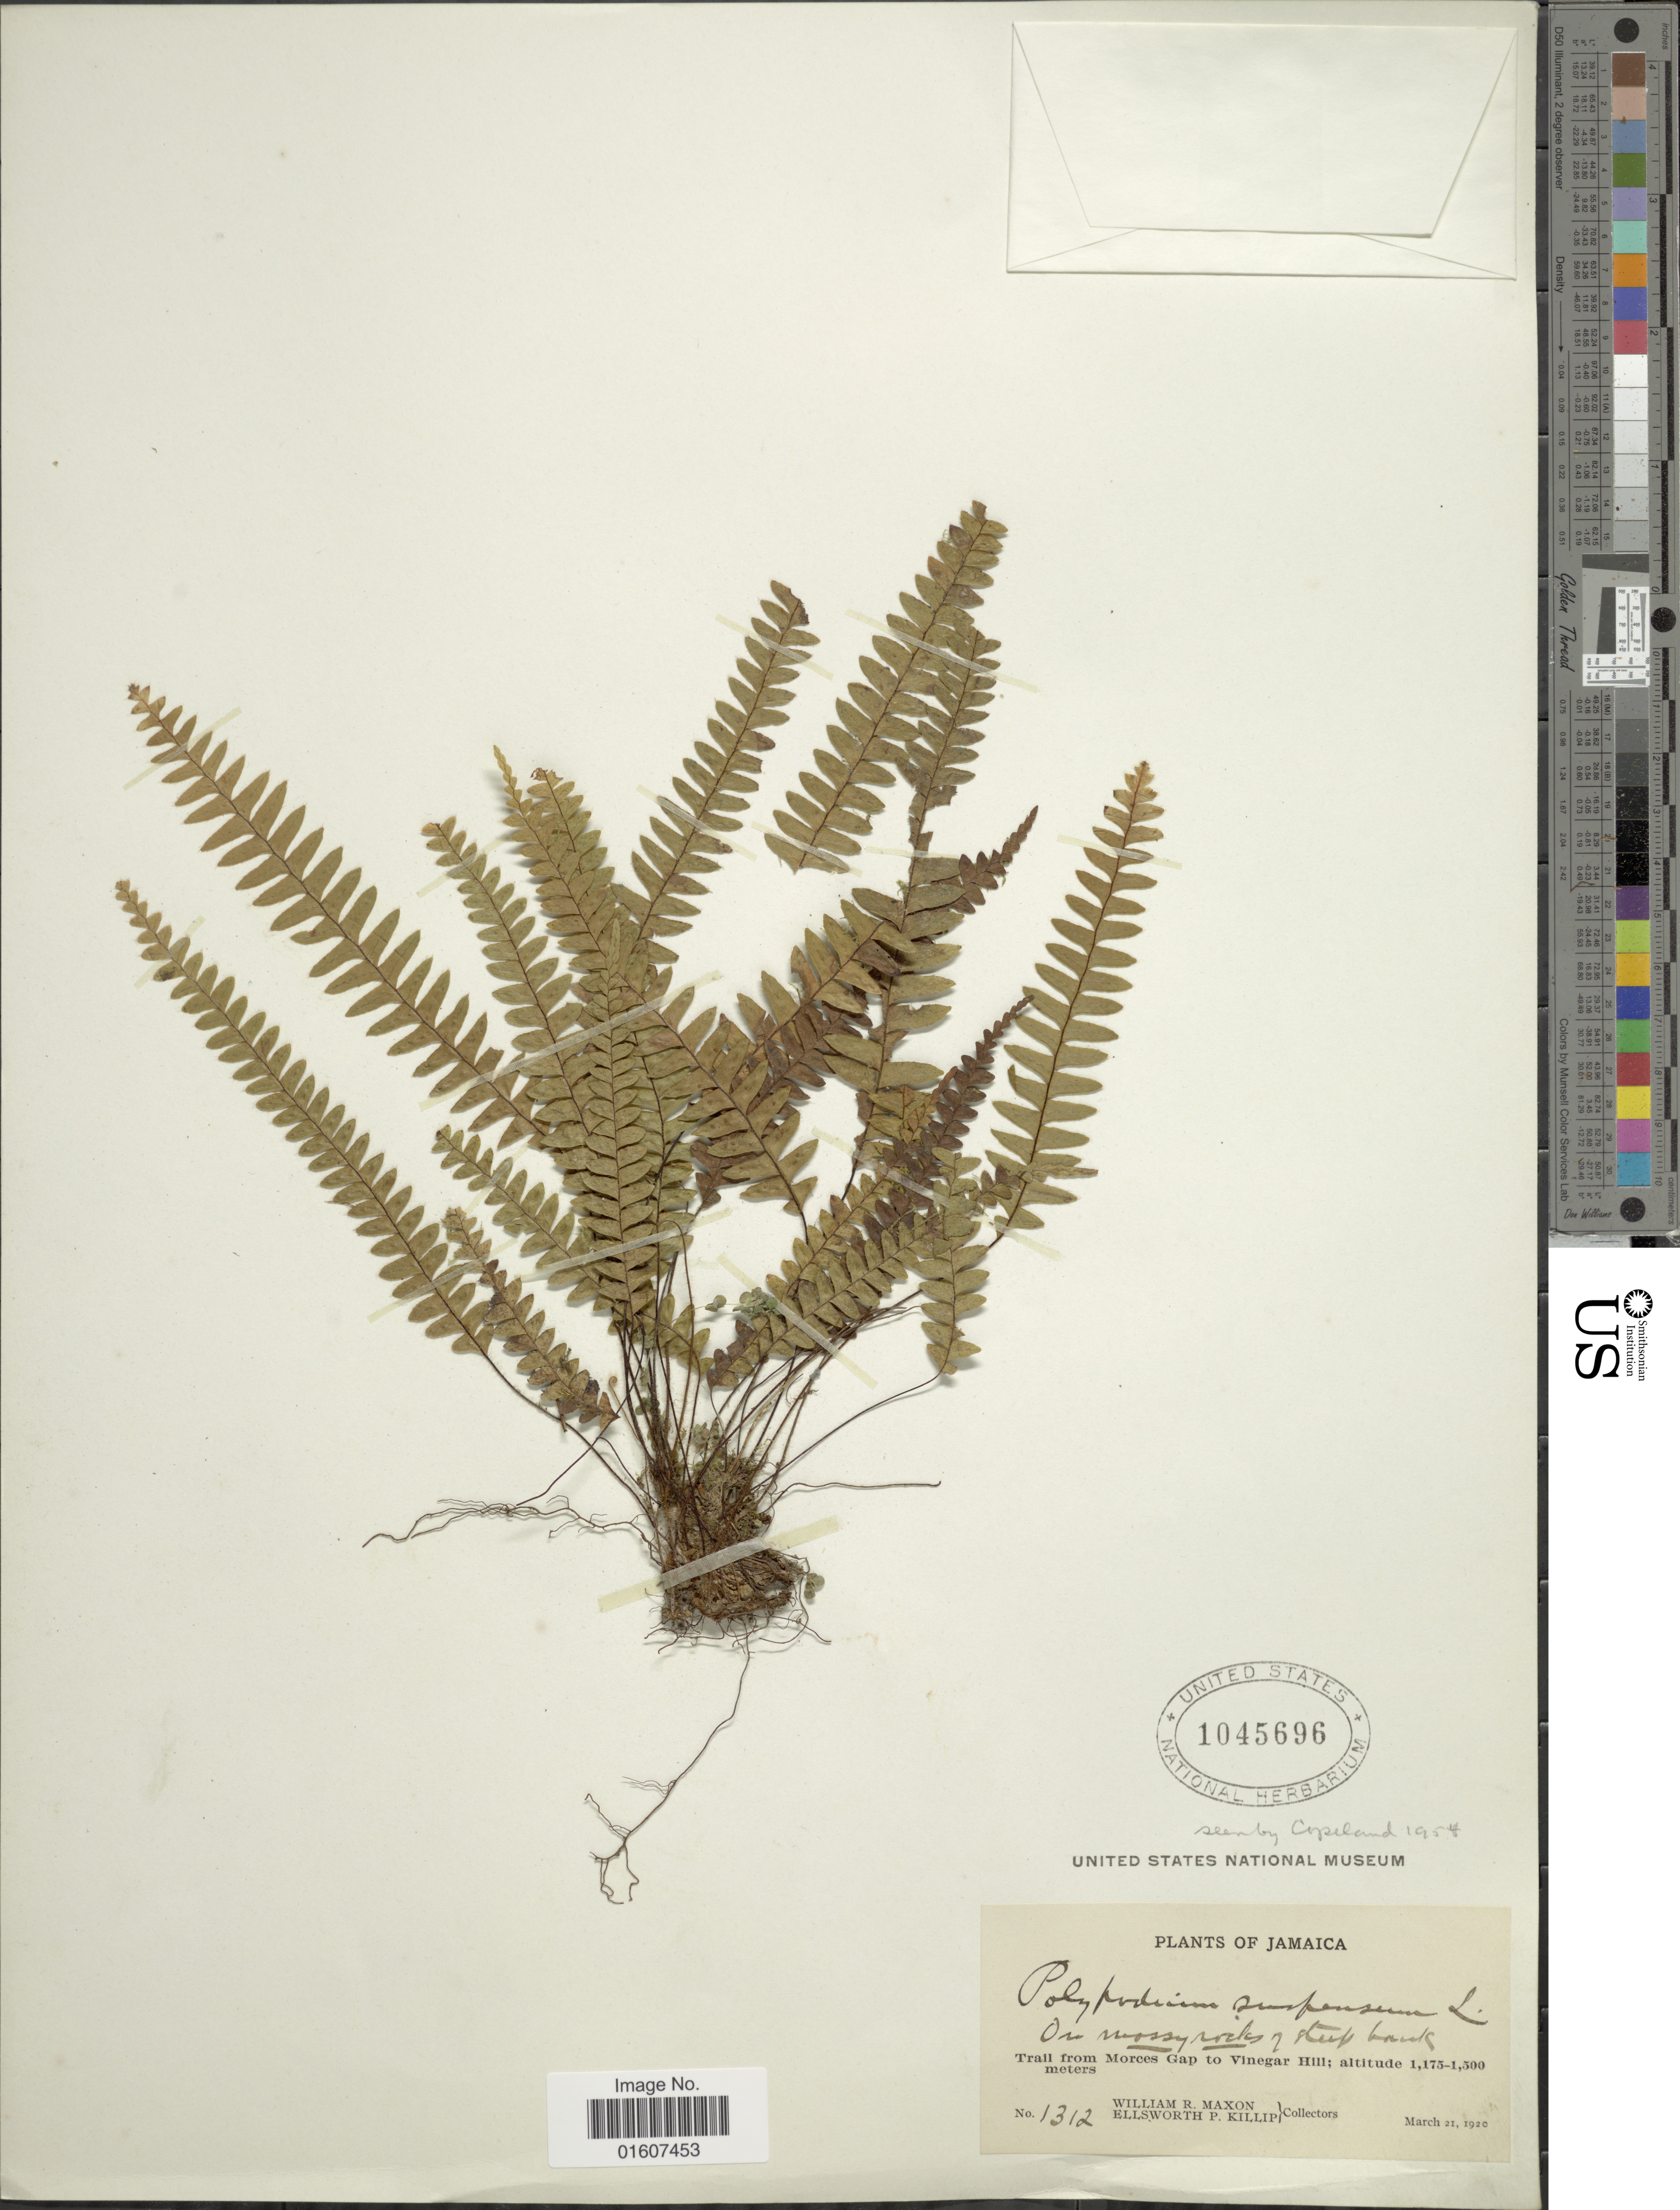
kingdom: Plantae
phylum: Tracheophyta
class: Polypodiopsida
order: Polypodiales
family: Polypodiaceae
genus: Terpsichore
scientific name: Terpsichore asplenifolia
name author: (L.) A.R. Sm.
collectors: W. R. Maxon & E. P. Killip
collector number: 1312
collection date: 1920-03-21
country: Jamaica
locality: Trail from Morces Gap to Vinegar Hill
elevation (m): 1175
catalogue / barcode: US 1045696